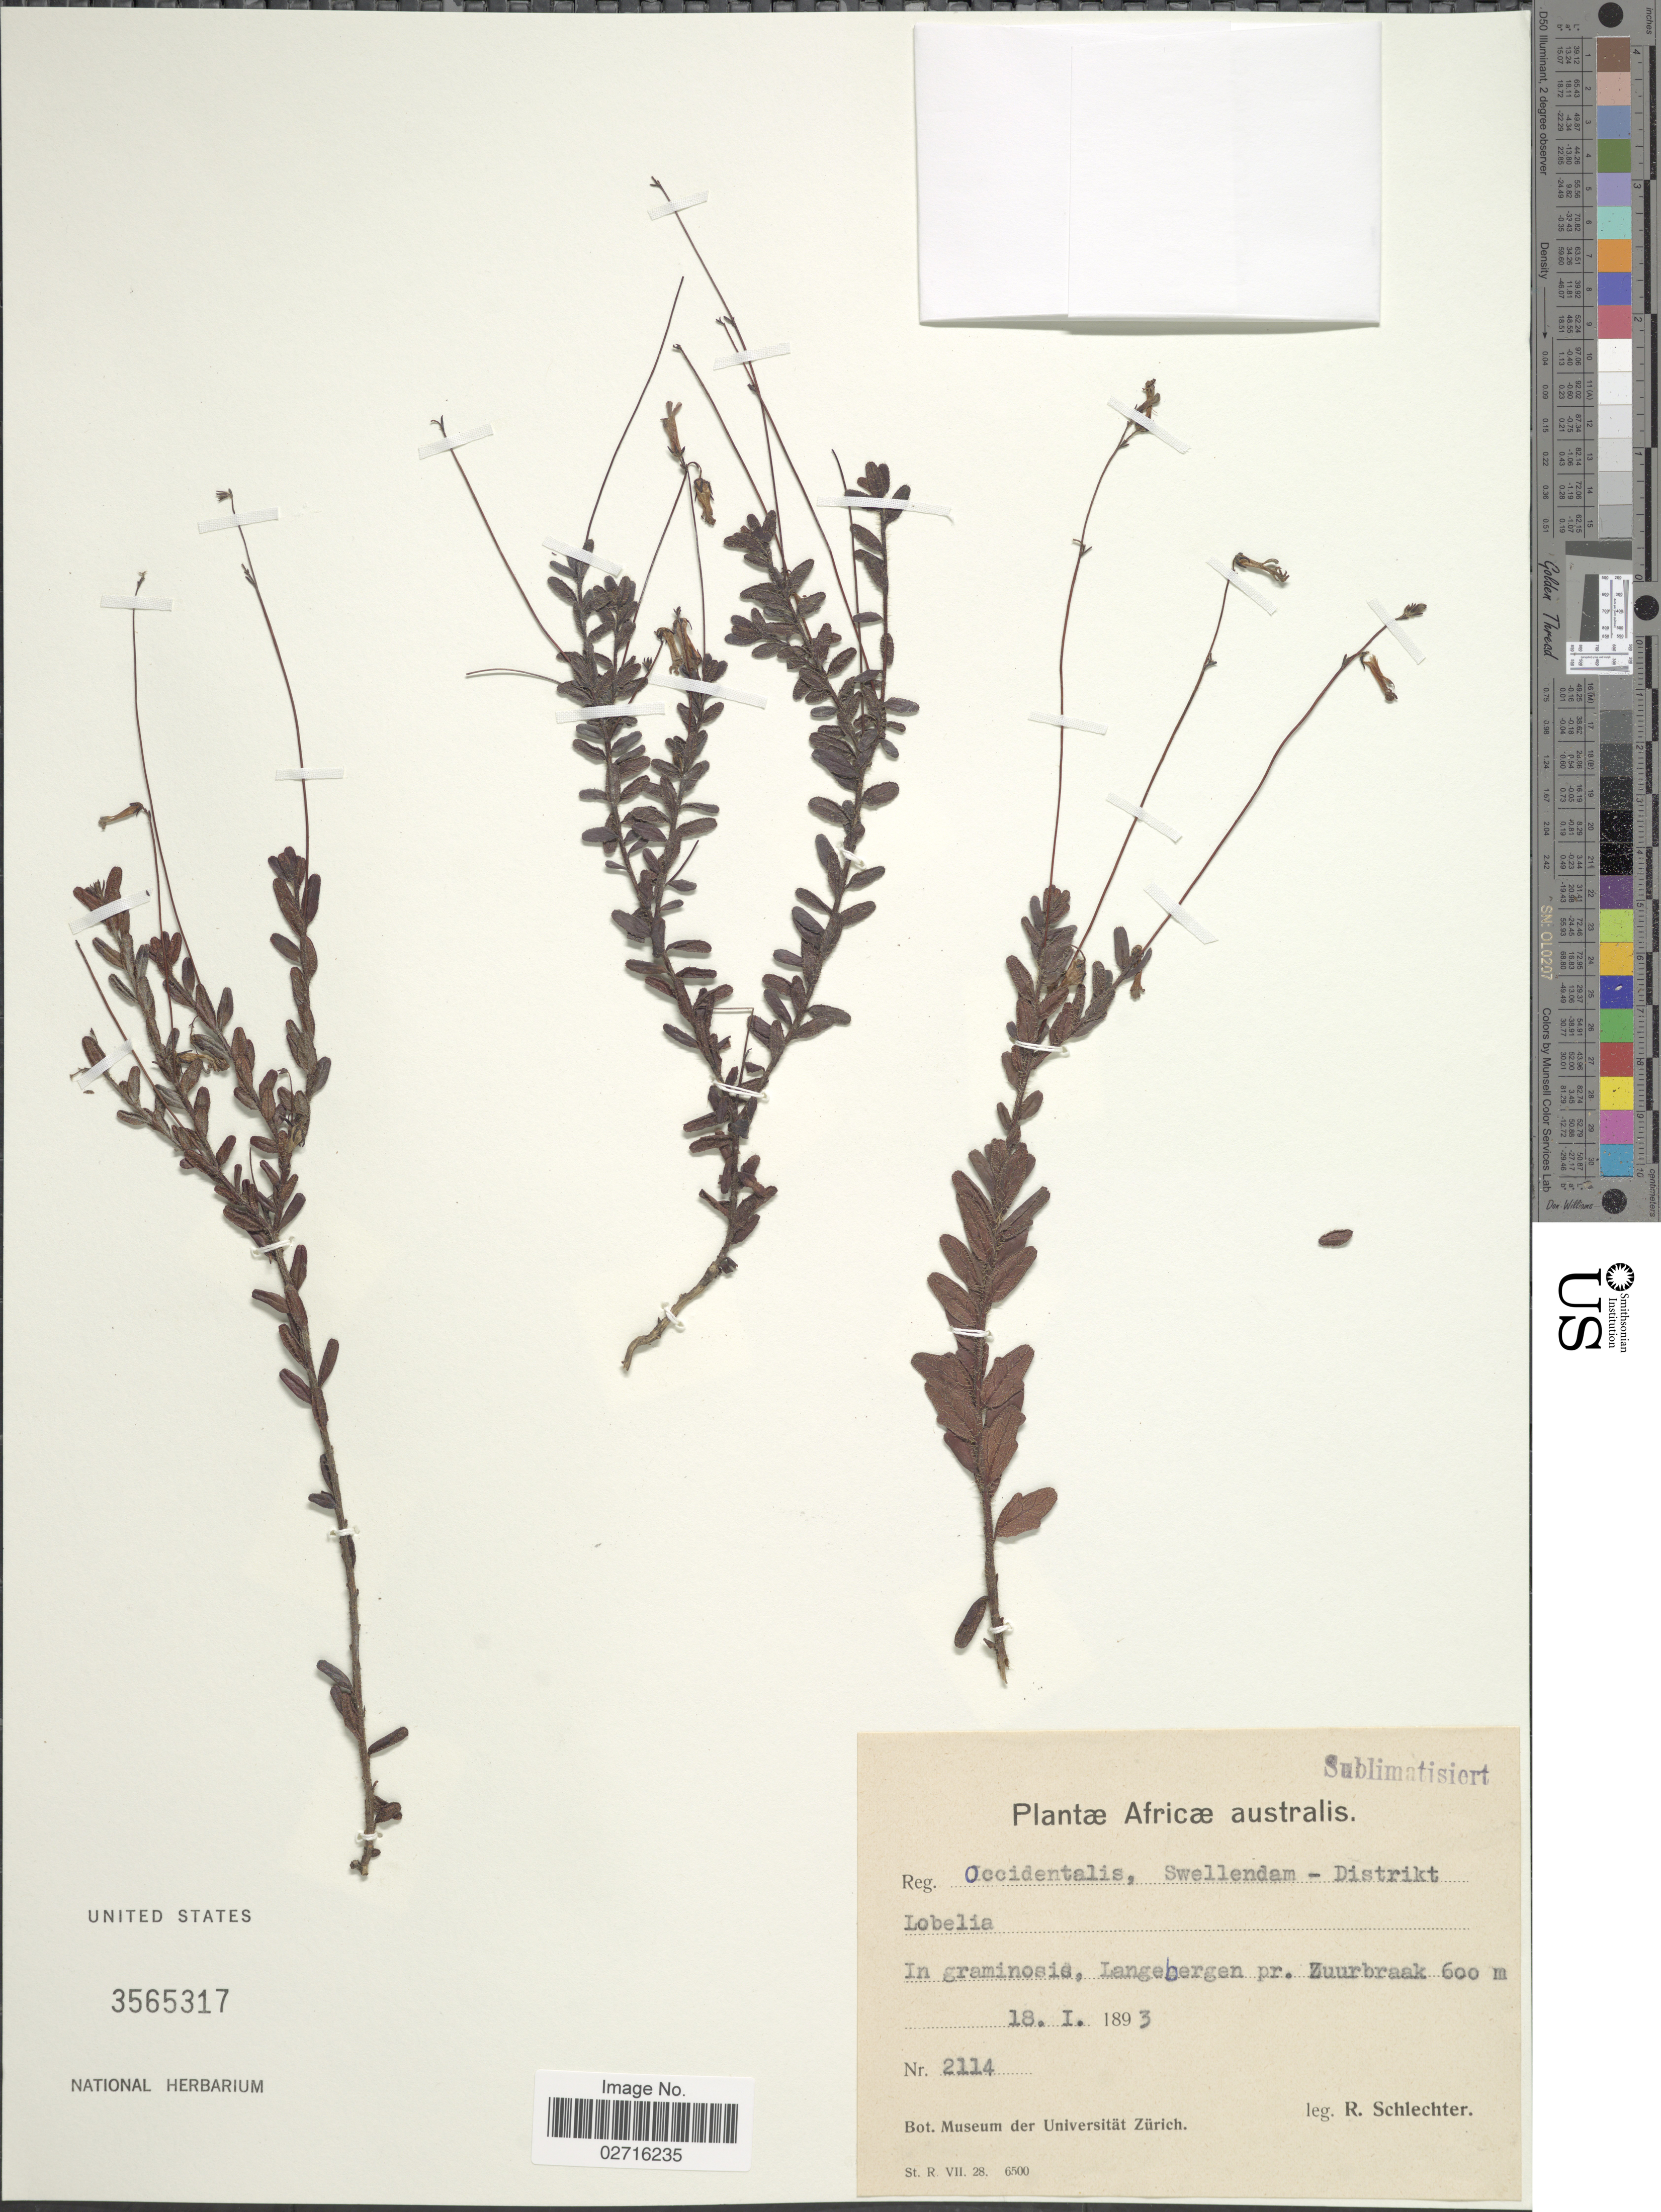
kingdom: Plantae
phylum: Tracheophyta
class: Magnoliopsida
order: Asterales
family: Campanulaceae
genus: Lobelia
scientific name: Lobelia xongorolana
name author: E. Wimm.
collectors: F. R. R. Schlechter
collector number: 2114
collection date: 1893-01-18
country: South Africa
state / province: Western Cape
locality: Africæ australis. Regio Occidentalis, Swellendam - Distrikt. In graminosis, Langebergen pr. Zuurbraak.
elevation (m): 600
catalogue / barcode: US 3565317